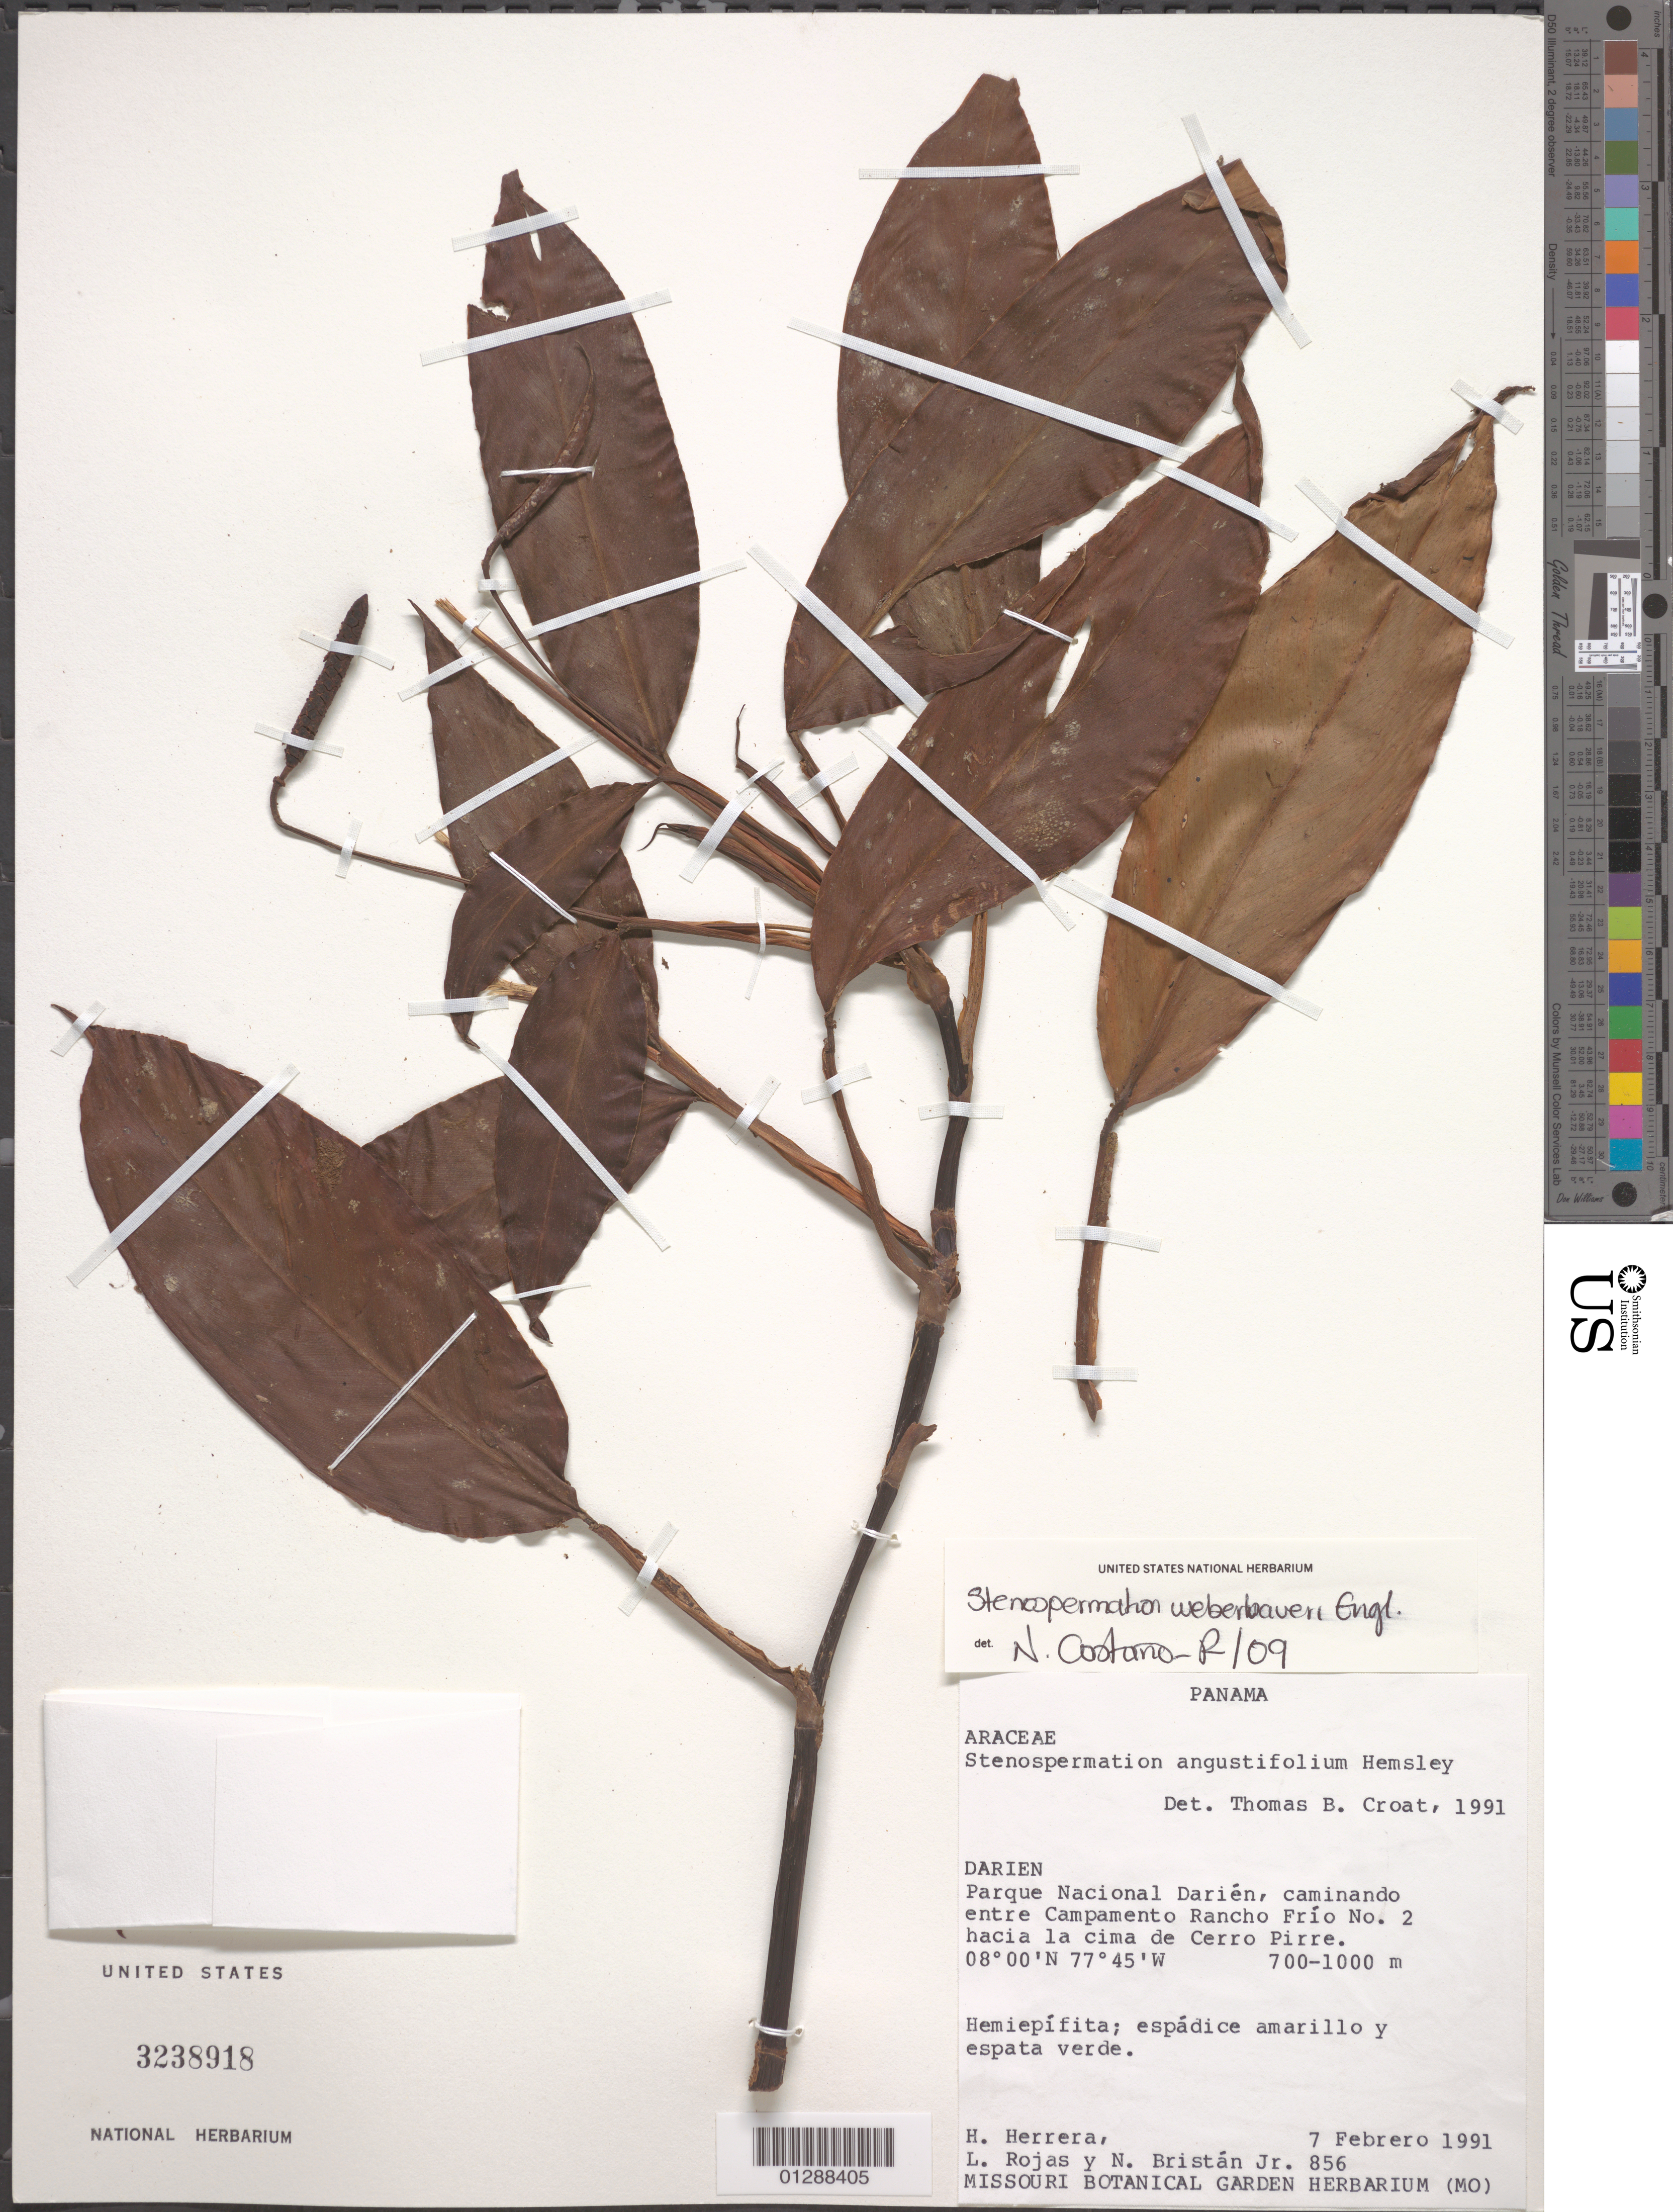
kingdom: Plantae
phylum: Tracheophyta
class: Liliopsida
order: Alismatales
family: Araceae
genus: Stenospermation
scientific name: Stenospermation weberbaueri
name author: Engl.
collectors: H. Herrera, L. Rojas & N. Bristan Jr.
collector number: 856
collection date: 1991-02-07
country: Panama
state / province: Darien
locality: Parque Nacional Darién, caminando entre Campamento Rancho Frío No. 2 hacia la cima de Cerro Pirre.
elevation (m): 700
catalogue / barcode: US 3238918